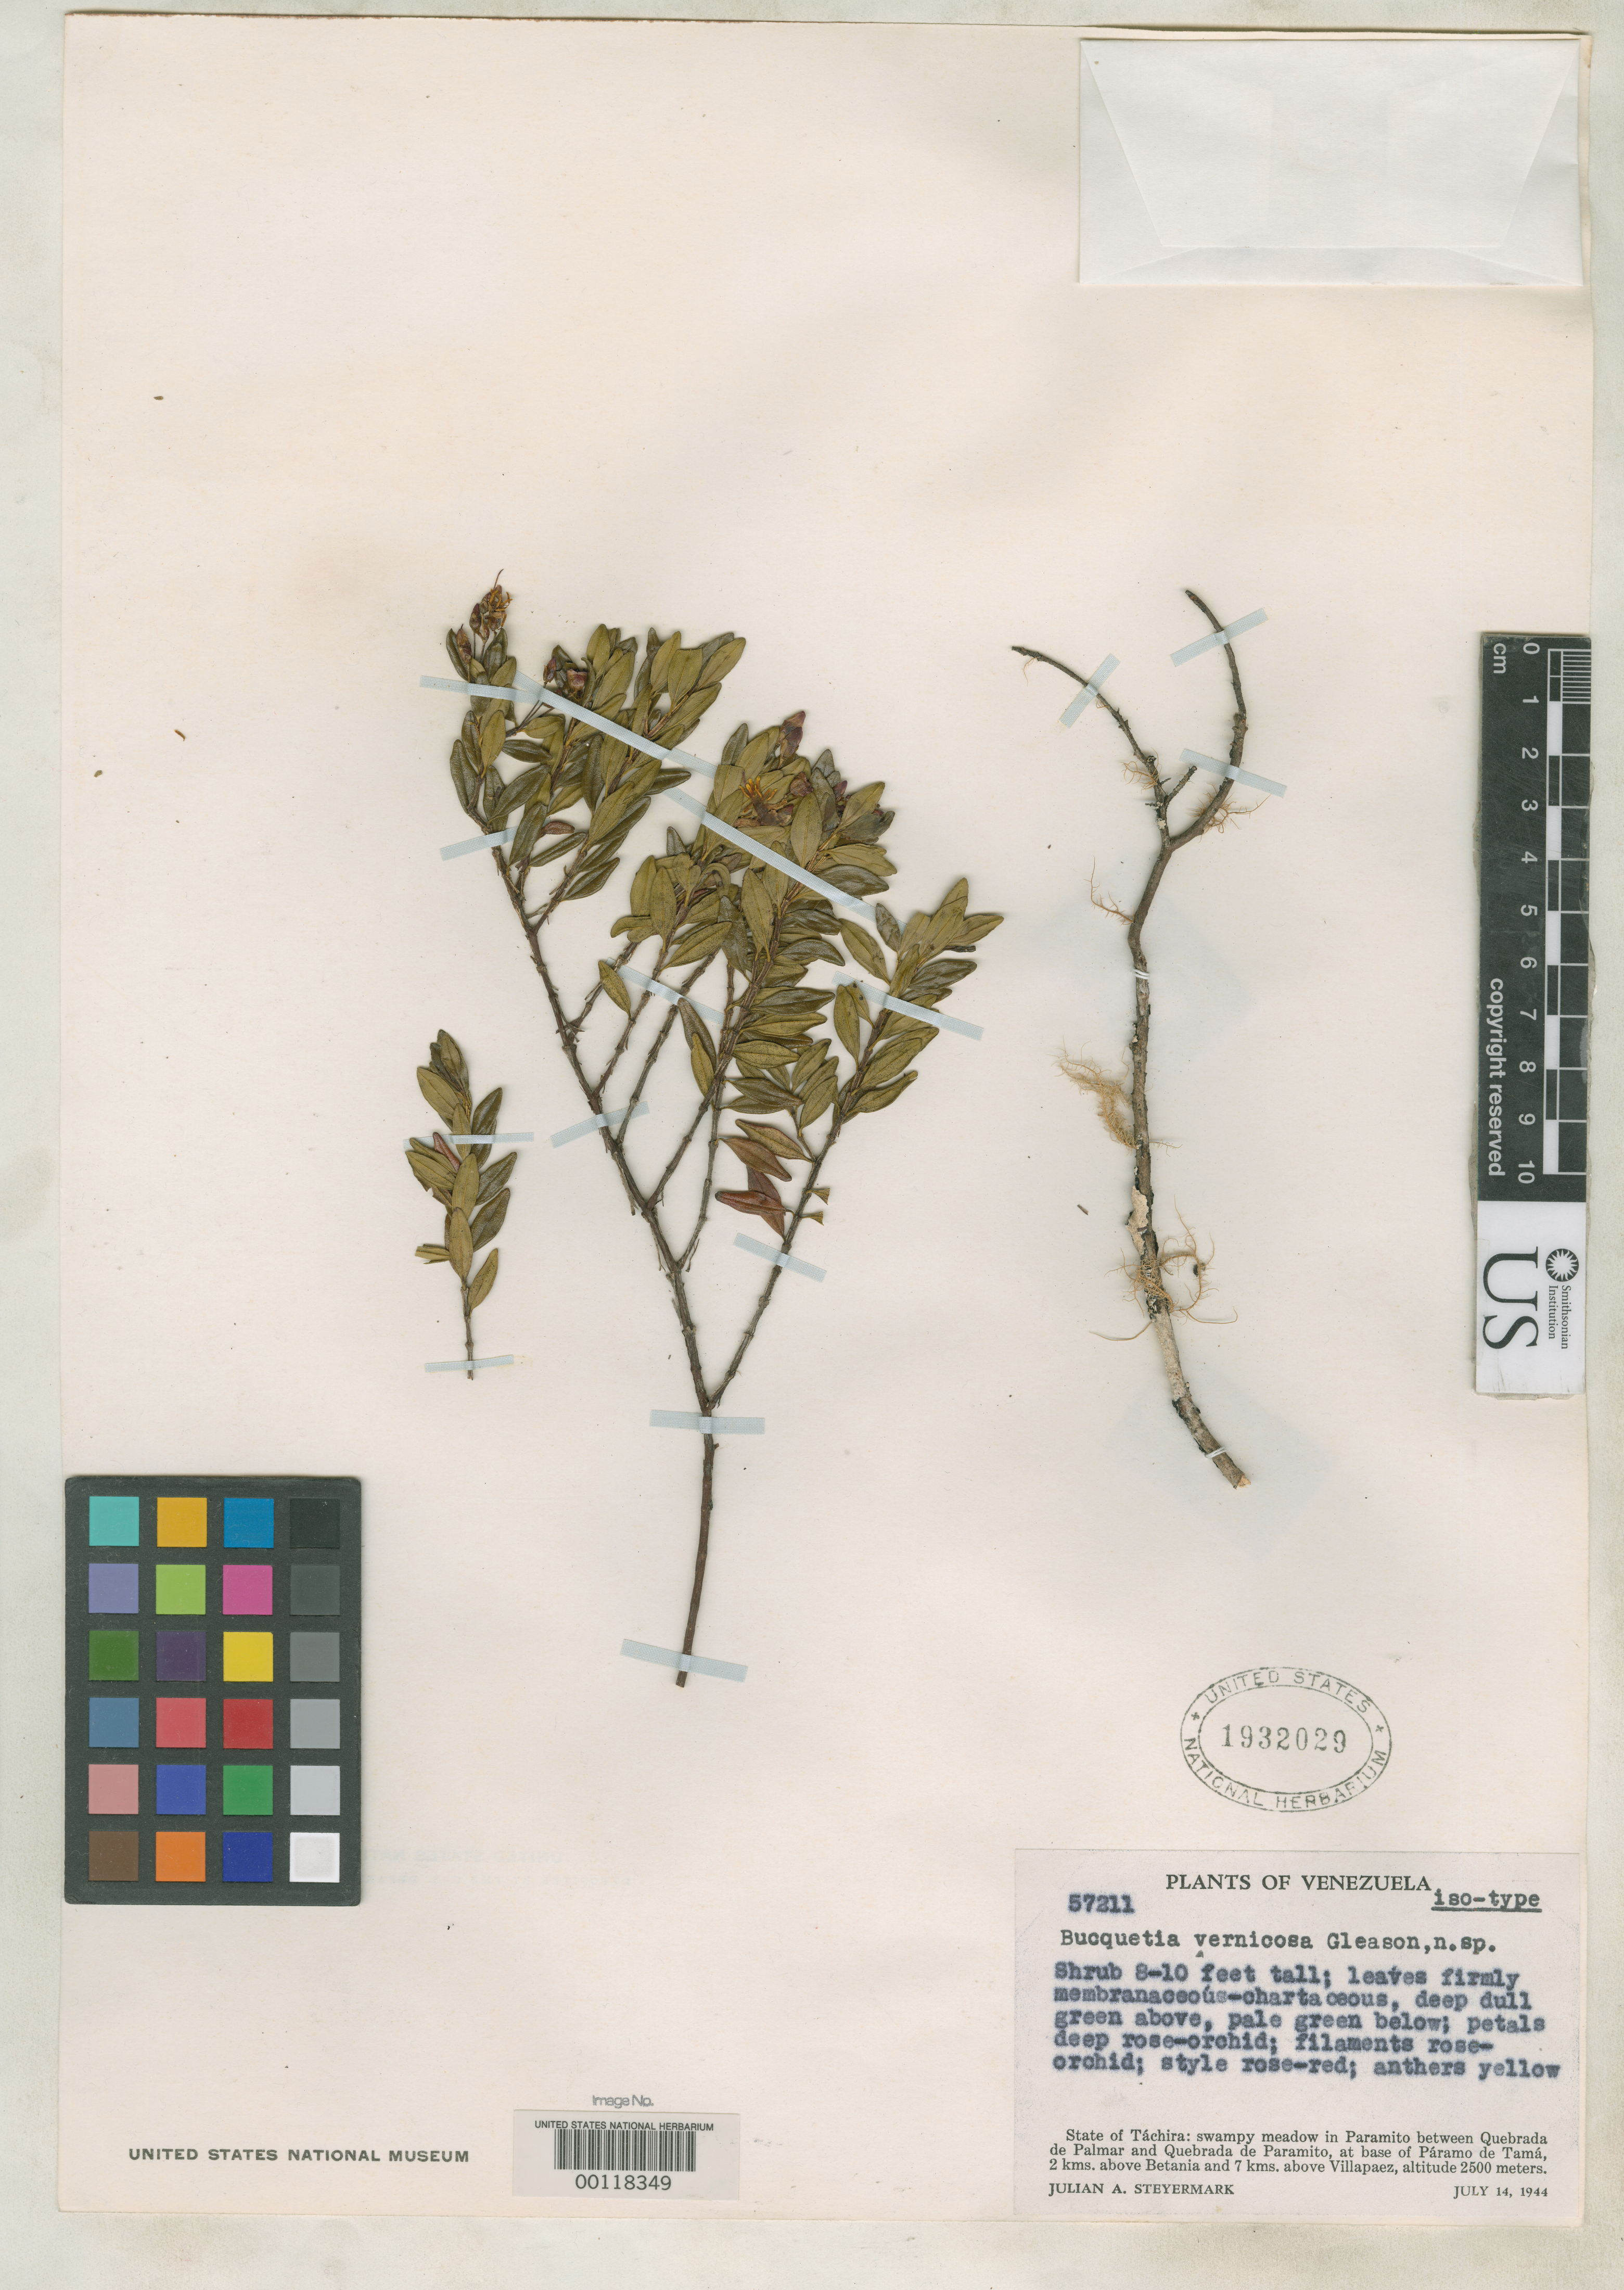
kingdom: Plantae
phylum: Tracheophyta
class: Magnoliopsida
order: Myrtales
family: Melastomataceae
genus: Bucquetia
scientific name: Bucquetia vernicosa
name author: Gleason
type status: Isotype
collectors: J. Steyermark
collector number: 57211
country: Venezuela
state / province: Tachira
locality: Paramito between Quebrada de Palmar & Quebrada de Paramito, base of Paramo de Tama.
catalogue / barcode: US 1932029